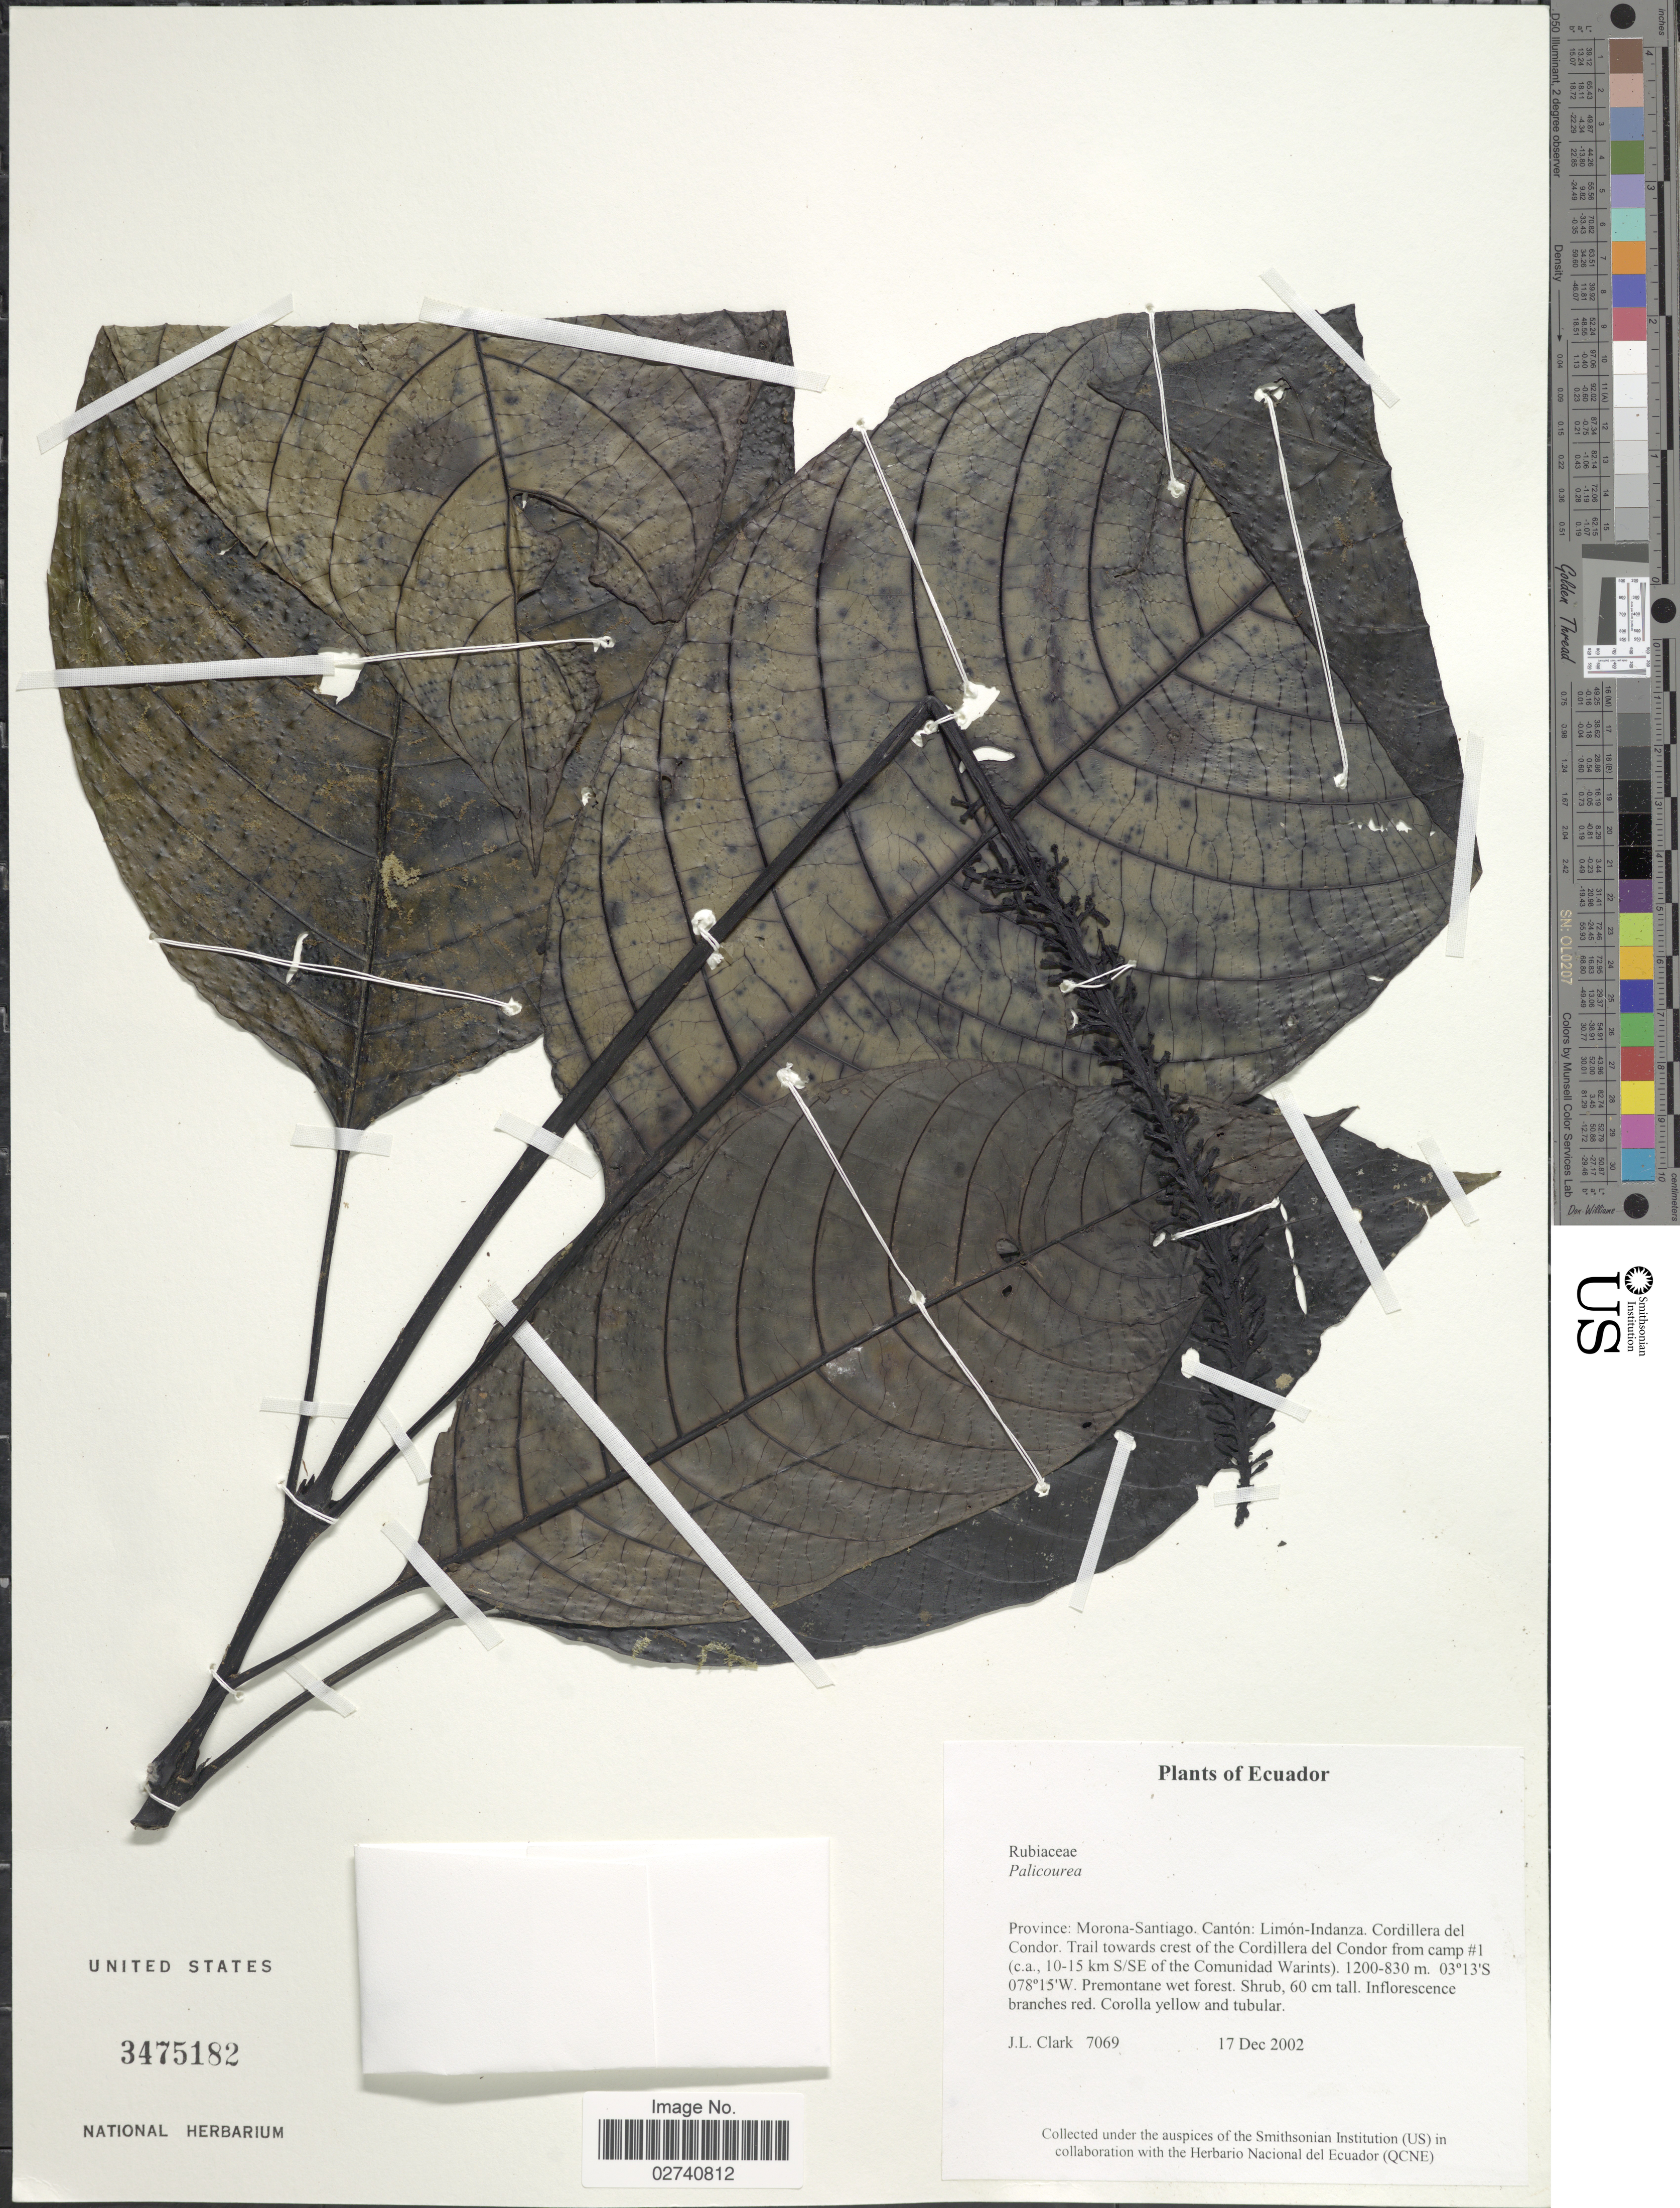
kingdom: Plantae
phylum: Tracheophyta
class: Magnoliopsida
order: Gentianales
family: Rubiaceae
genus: Palicourea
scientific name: Palicourea sp.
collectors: J. F. Clark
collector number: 7069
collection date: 2002-12-17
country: Ecuador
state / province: Morona-Santiago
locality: Canton: Limon-Indanza. Cordillera del Condor. Trail towards crest of the Cordillera del Condor from camp #1 (ca. 10-15 km S/SE of the Comunidad Warints)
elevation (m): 830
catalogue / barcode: US 3475182